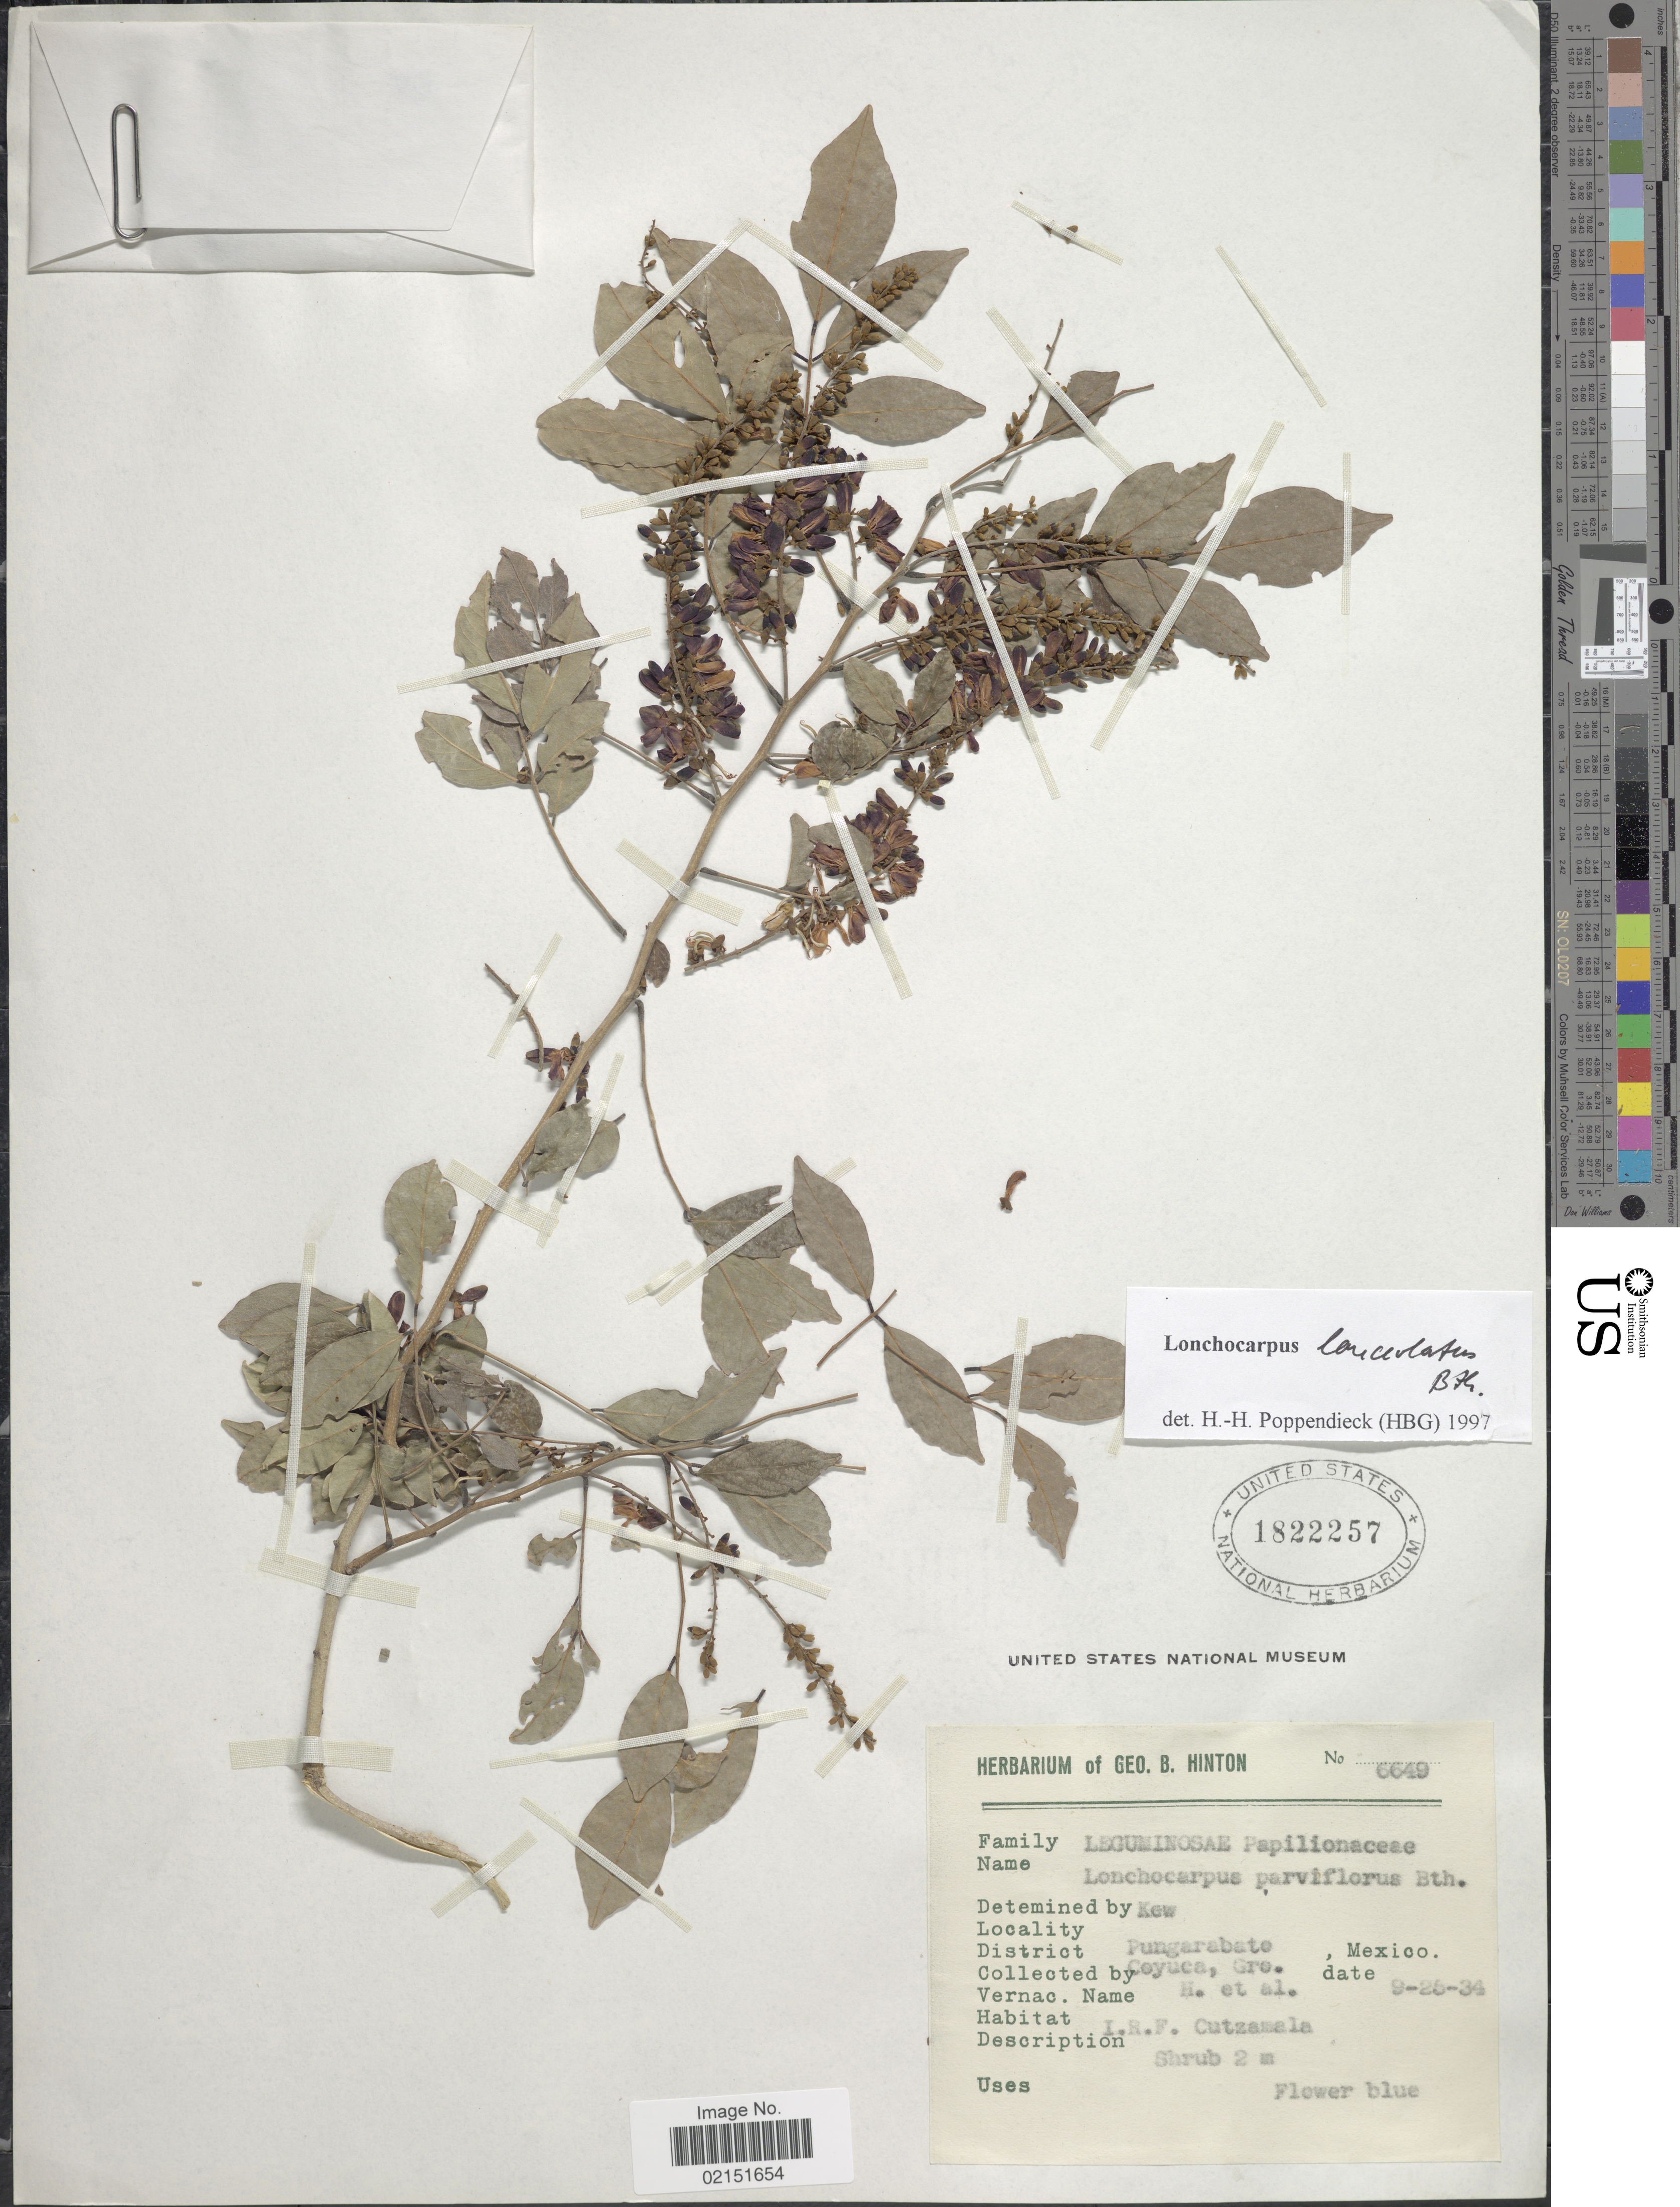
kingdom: Plantae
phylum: Tracheophyta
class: Magnoliopsida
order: Fabales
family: Fabaceae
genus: Lonchocarpus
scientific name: Lonchocarpus lanceolatus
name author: Benth.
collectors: G. B. Hinton & et al.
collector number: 6649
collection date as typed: Transcribed d/m/y: 25/9/34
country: Mexico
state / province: Guerrero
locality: Pungarabate. District Coyuca, Gro., Mexico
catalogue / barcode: US 1822257